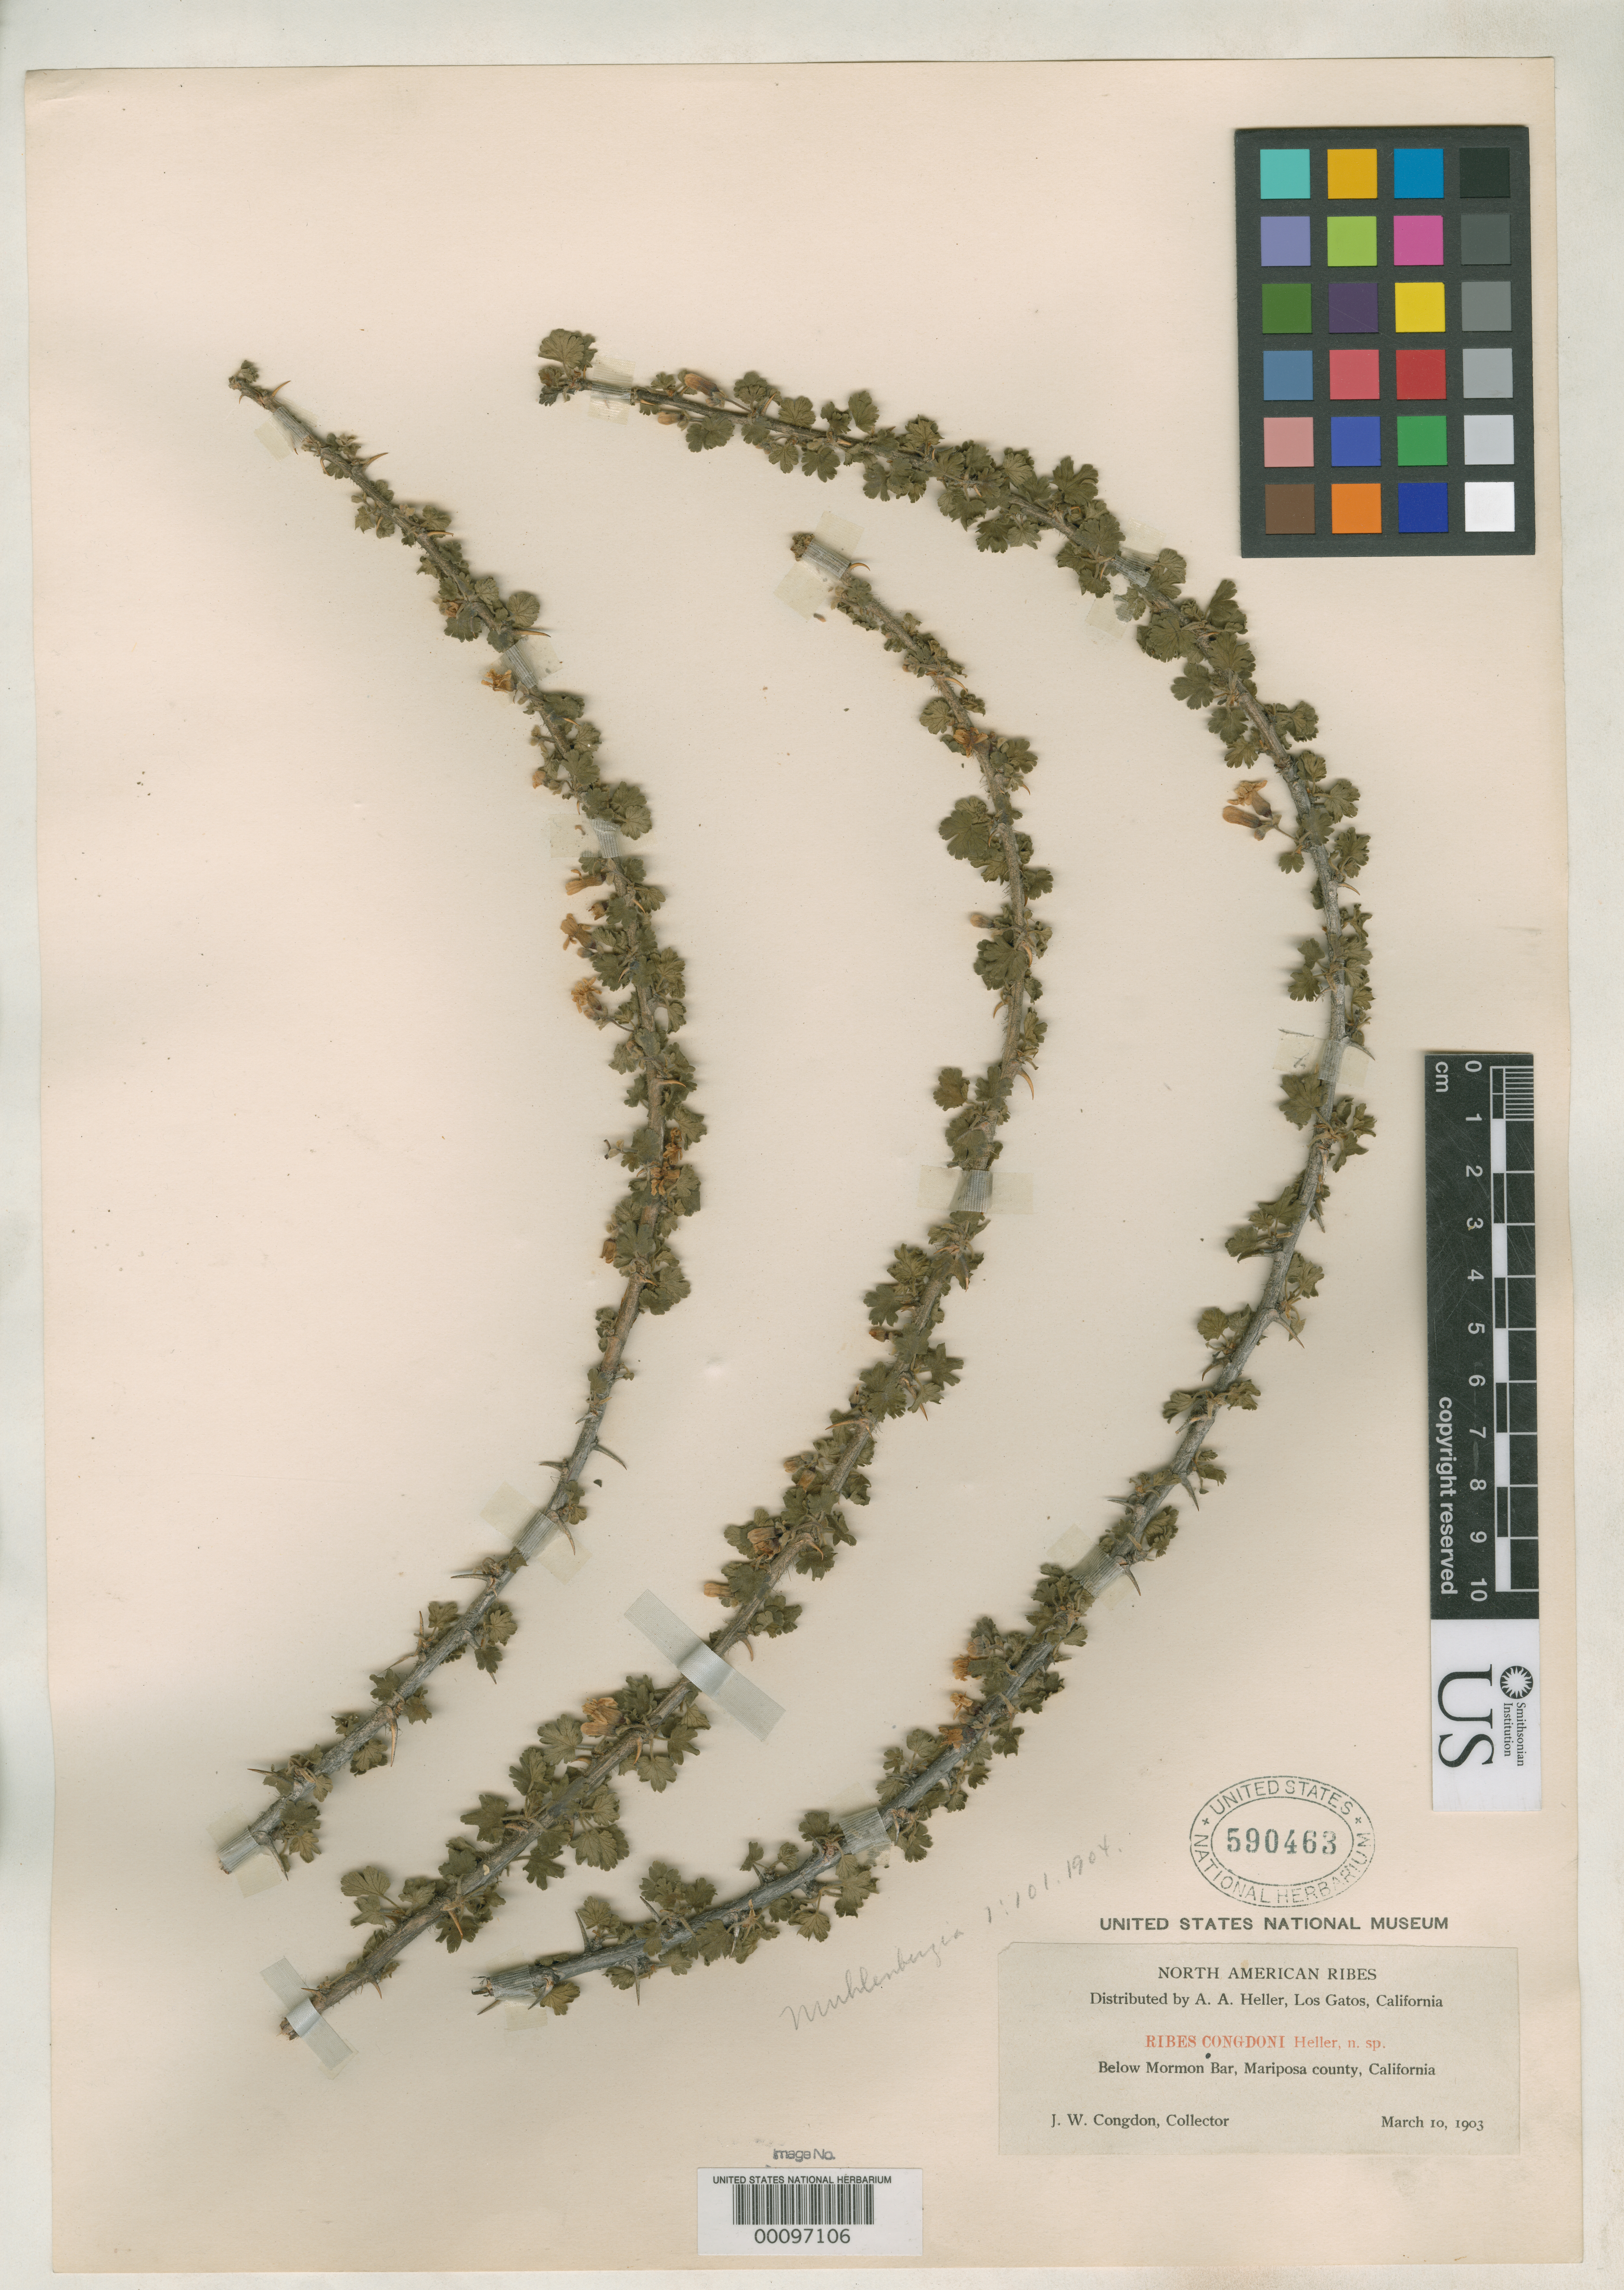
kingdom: Plantae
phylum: Tracheophyta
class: Magnoliopsida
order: Saxifragales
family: Grossulariaceae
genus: Ribes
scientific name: Ribes congdonii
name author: A. Heller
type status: Isotype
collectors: J. W. Congdon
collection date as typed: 10 Mar 1903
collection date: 1903-03-10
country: United States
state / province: California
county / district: Mariposa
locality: Below Mormon Bar.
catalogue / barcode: US 590463